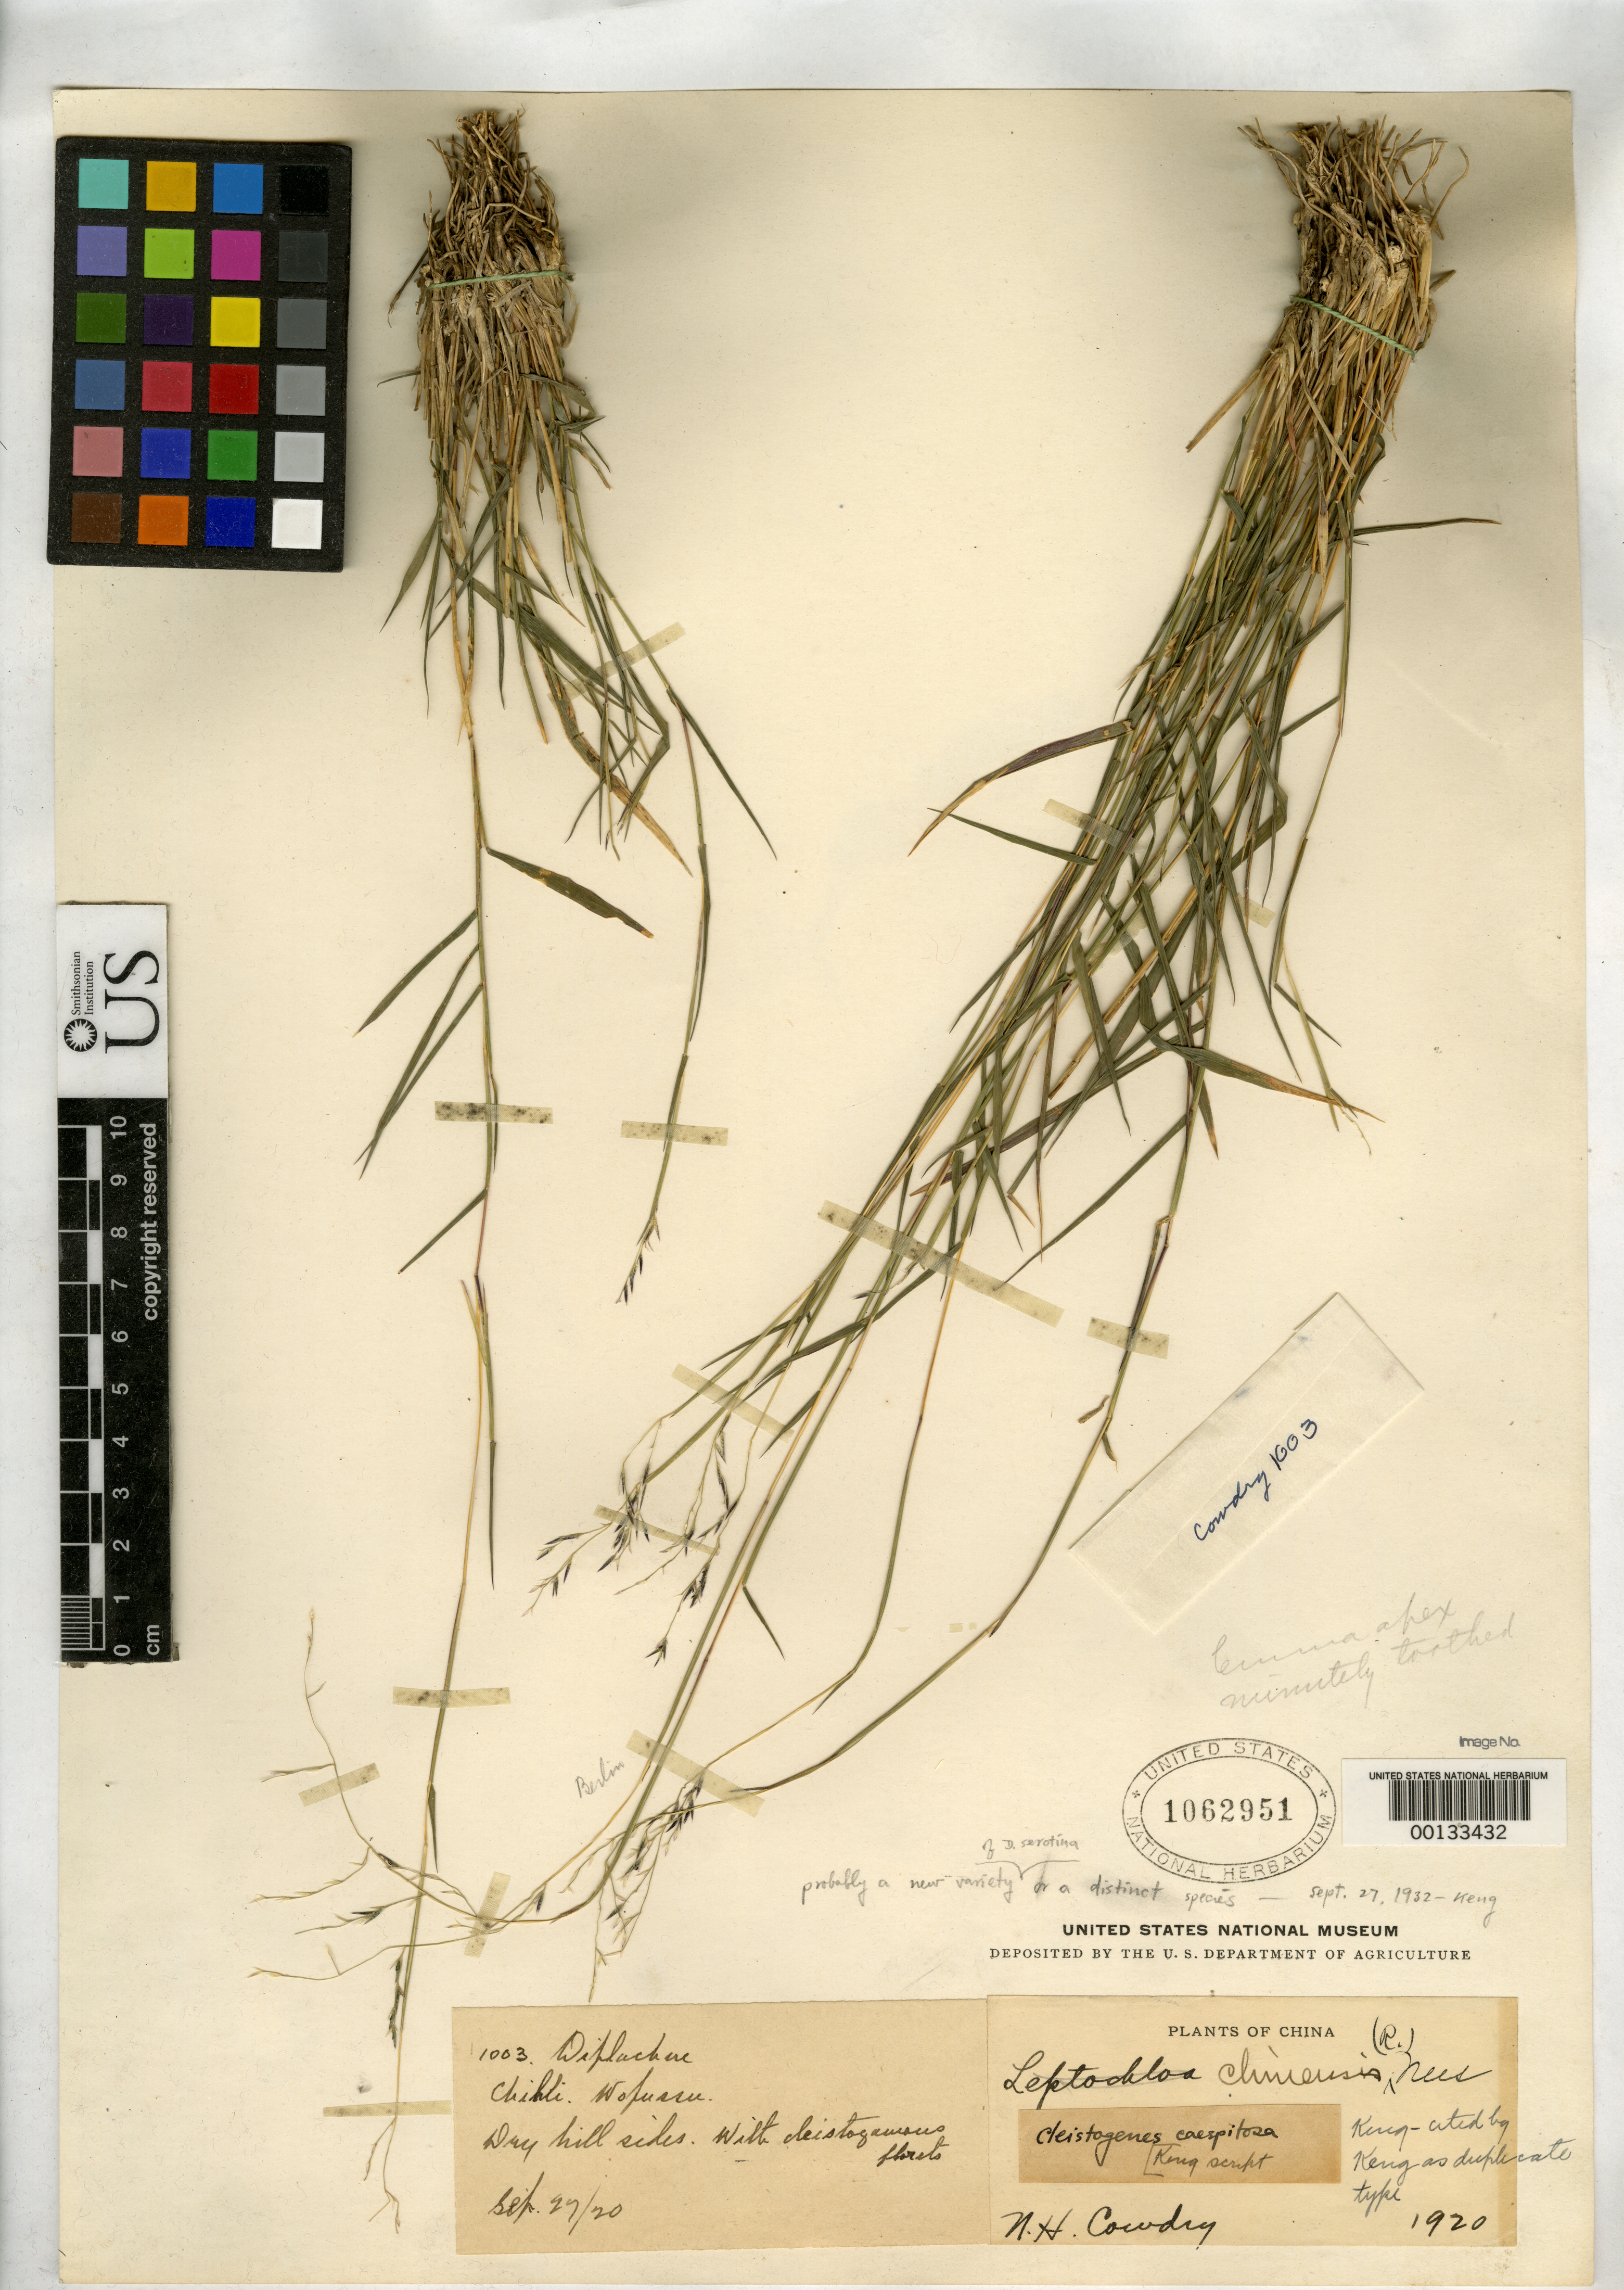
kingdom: Plantae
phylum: Tracheophyta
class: Liliopsida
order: Poales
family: Poaceae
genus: Cleistogenes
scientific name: Cleistogenes caespitosa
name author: Keng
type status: Isotype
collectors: N. H. Cowdry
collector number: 1003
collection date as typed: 29 Sep 1920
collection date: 1920-09-29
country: China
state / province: Hubei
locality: Wofussu.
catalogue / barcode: US 1062951